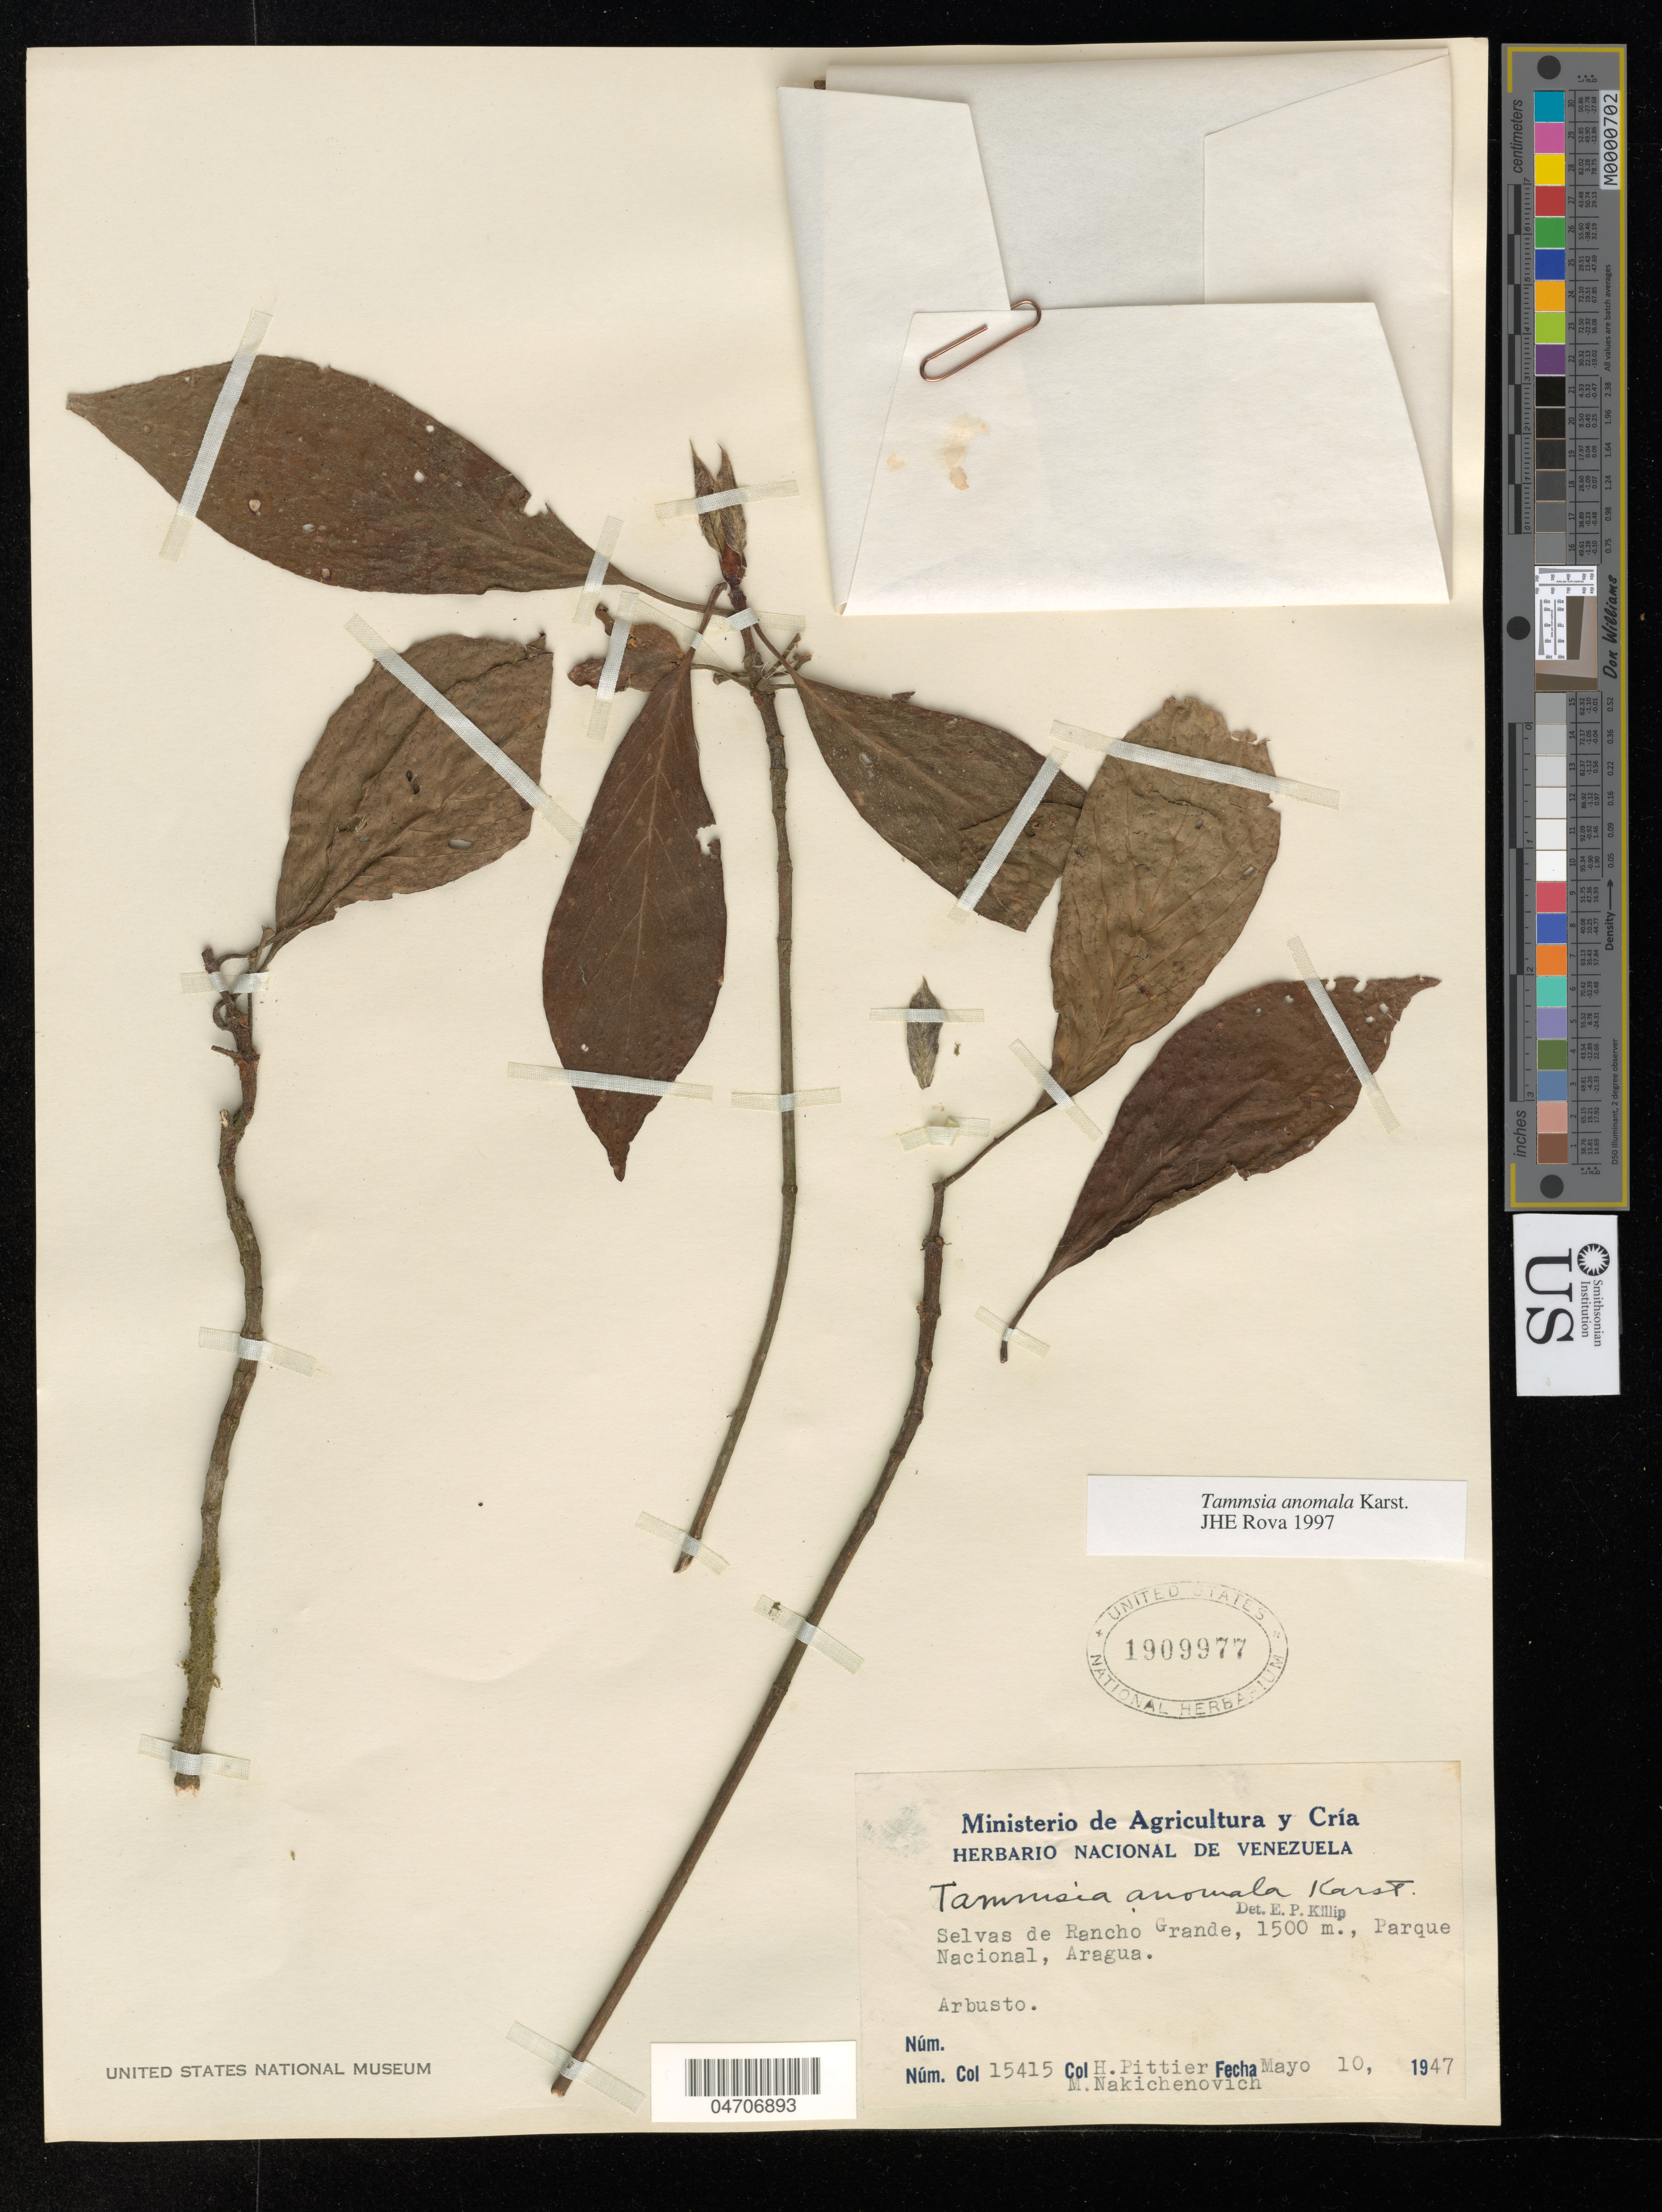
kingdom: Plantae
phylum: Tracheophyta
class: Magnoliopsida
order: Gentianales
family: Rubiaceae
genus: Tammsia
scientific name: Tammsia anomala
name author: (H. Karst.) H. Karst.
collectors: H. Pittier & M. Nakichenovich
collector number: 15415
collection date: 1947-05-10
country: Venezuela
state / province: Aragua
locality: Selvas de Rancho Grande, Parque Nacional.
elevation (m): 1500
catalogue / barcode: US 1909977